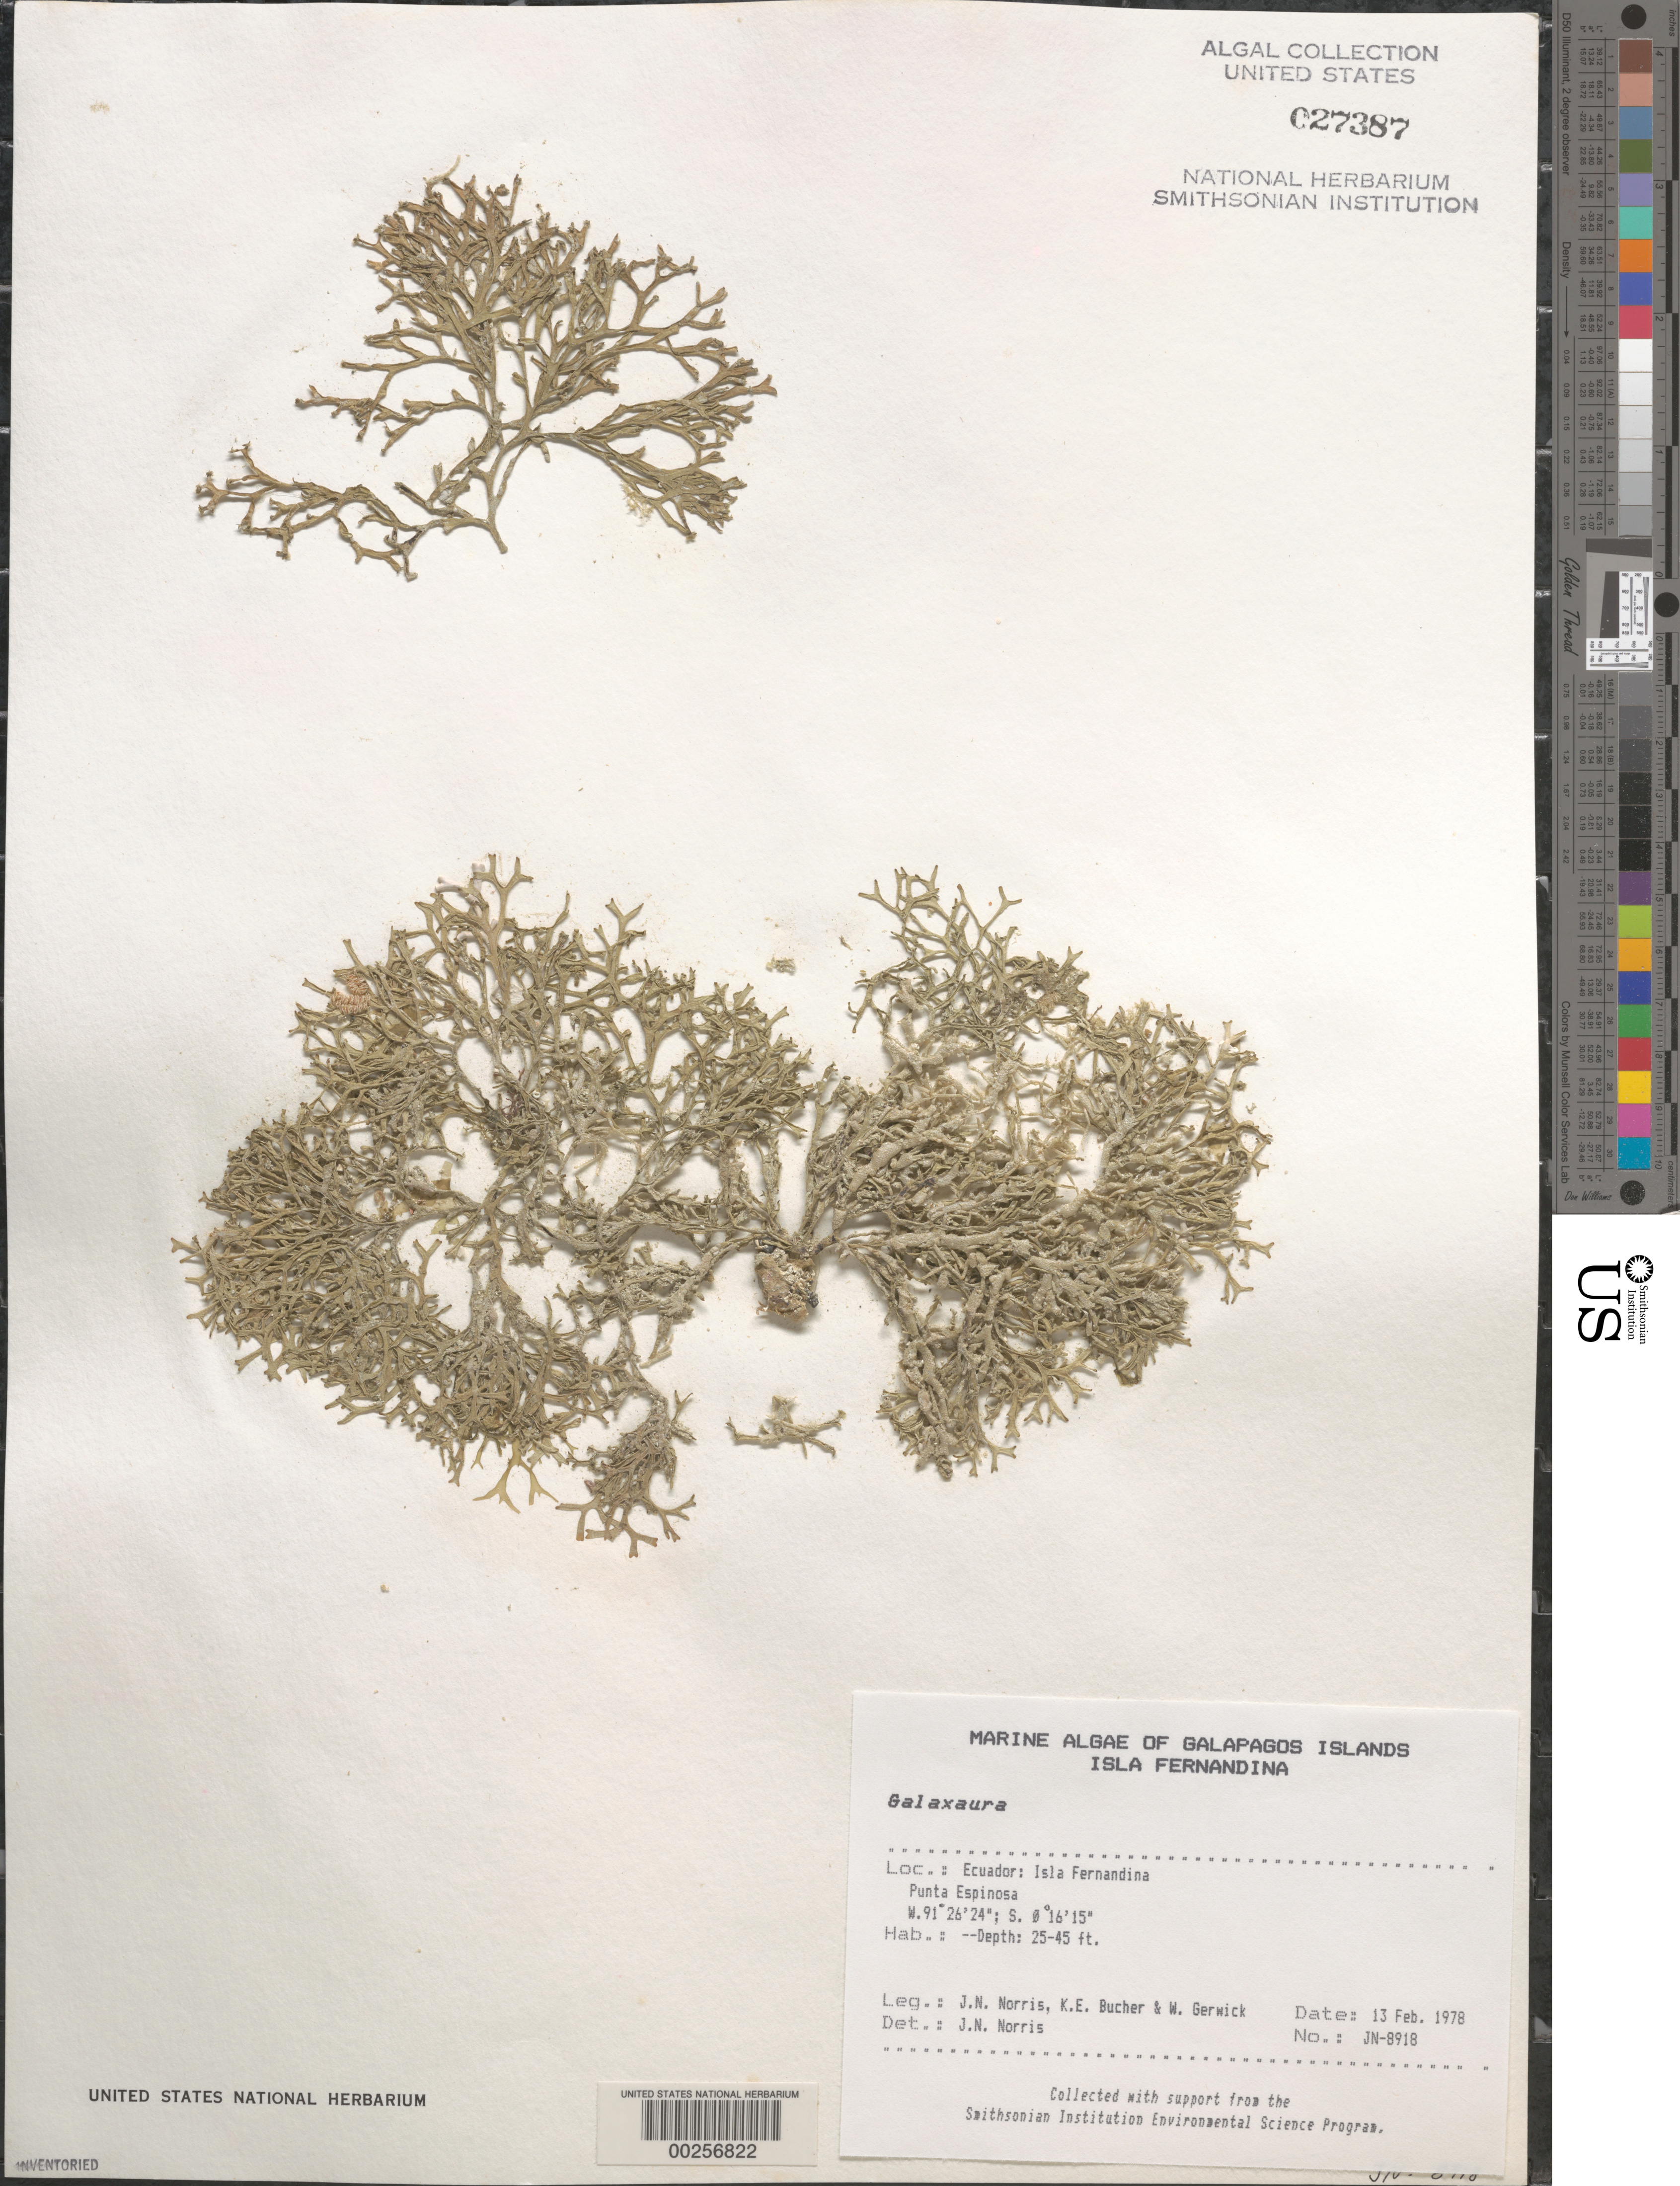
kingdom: Plantae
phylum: Rhodophyta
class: Florideophyceae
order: Nemaliales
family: Galaxauraceae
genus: Galaxaura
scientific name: Galaxaura sp.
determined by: Norris, James N.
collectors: J. N. Norris, K. E. Bucher & W. Gerwick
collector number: JN-8918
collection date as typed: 13 Feb 1978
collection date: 1978-02-13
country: Ecuador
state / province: Colón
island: Fernandina [Narborough]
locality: Punta Espinosa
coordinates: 0 16'15"S, 91 26'24"W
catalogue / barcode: US 27387